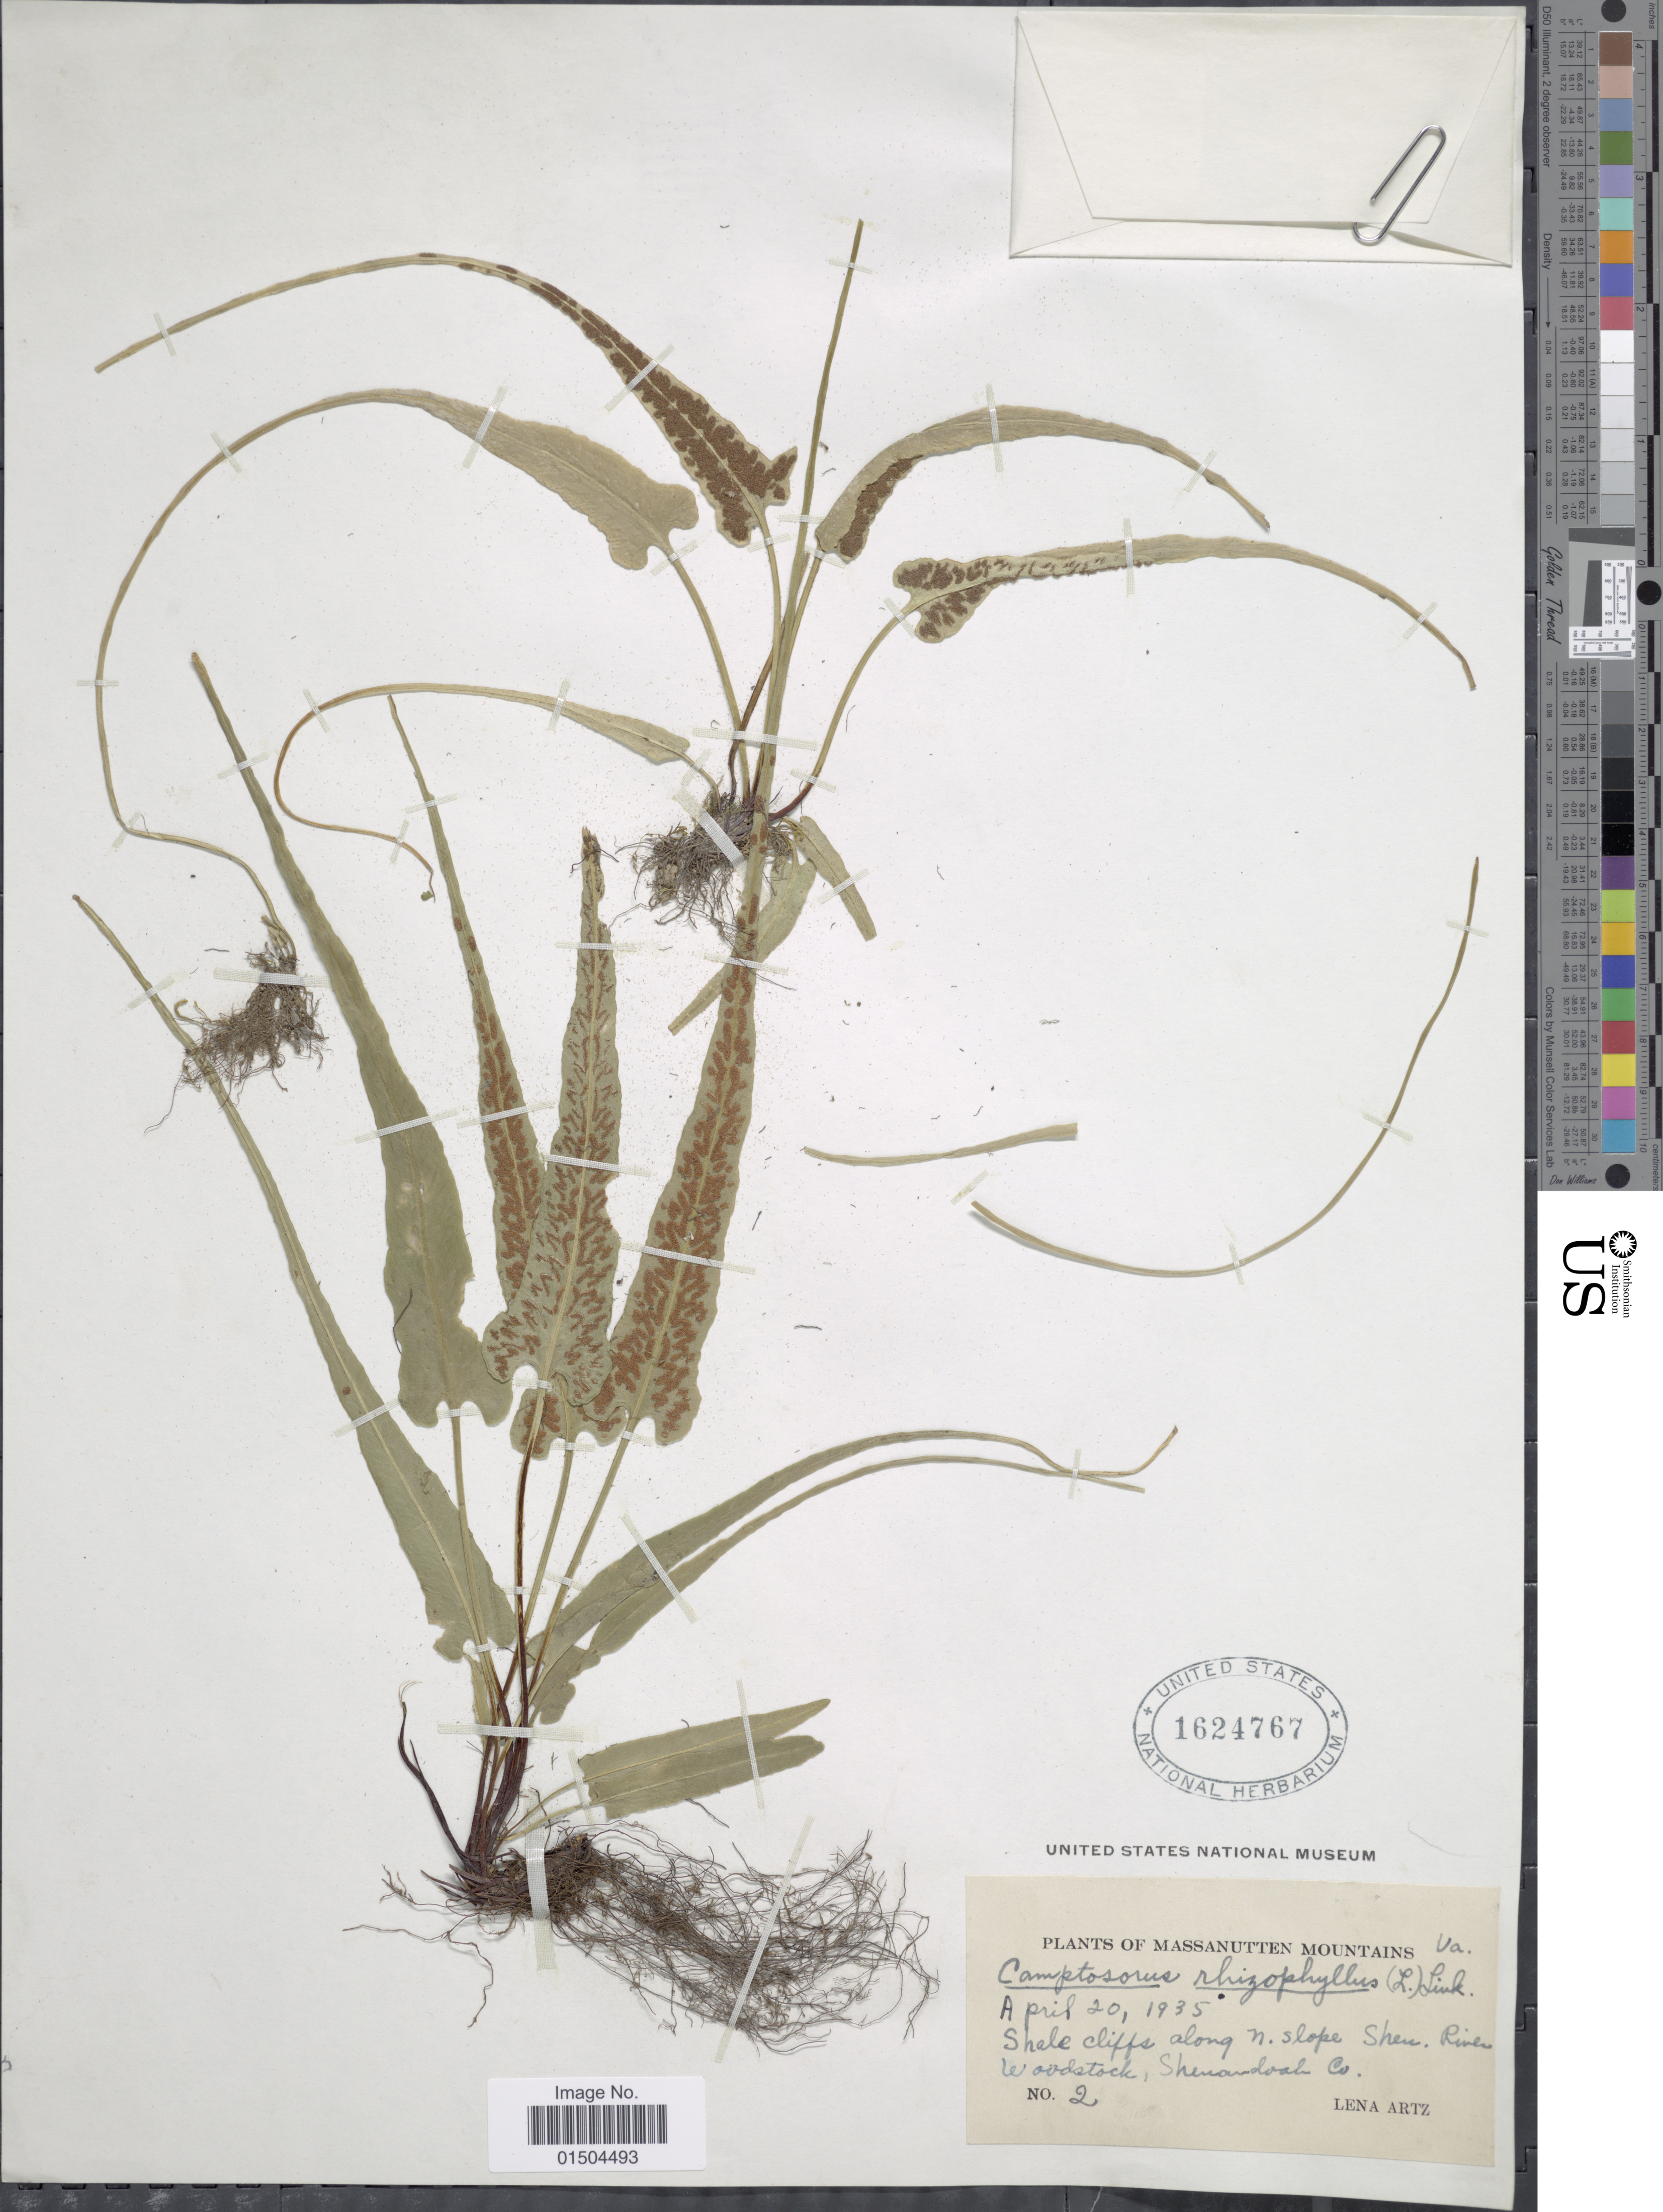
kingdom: Plantae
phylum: Tracheophyta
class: Polypodiopsida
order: Polypodiales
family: Aspleniaceae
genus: Asplenium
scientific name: Asplenium rhizophyllum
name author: L.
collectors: L. Artz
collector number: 2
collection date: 1935-04-20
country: United States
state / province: Virginia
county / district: Shenandoah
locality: Massanutten Mountains. Shale cliffs along N. slope Shen. River. Woodstock, Shenandoah Co.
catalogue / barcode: US 1624767